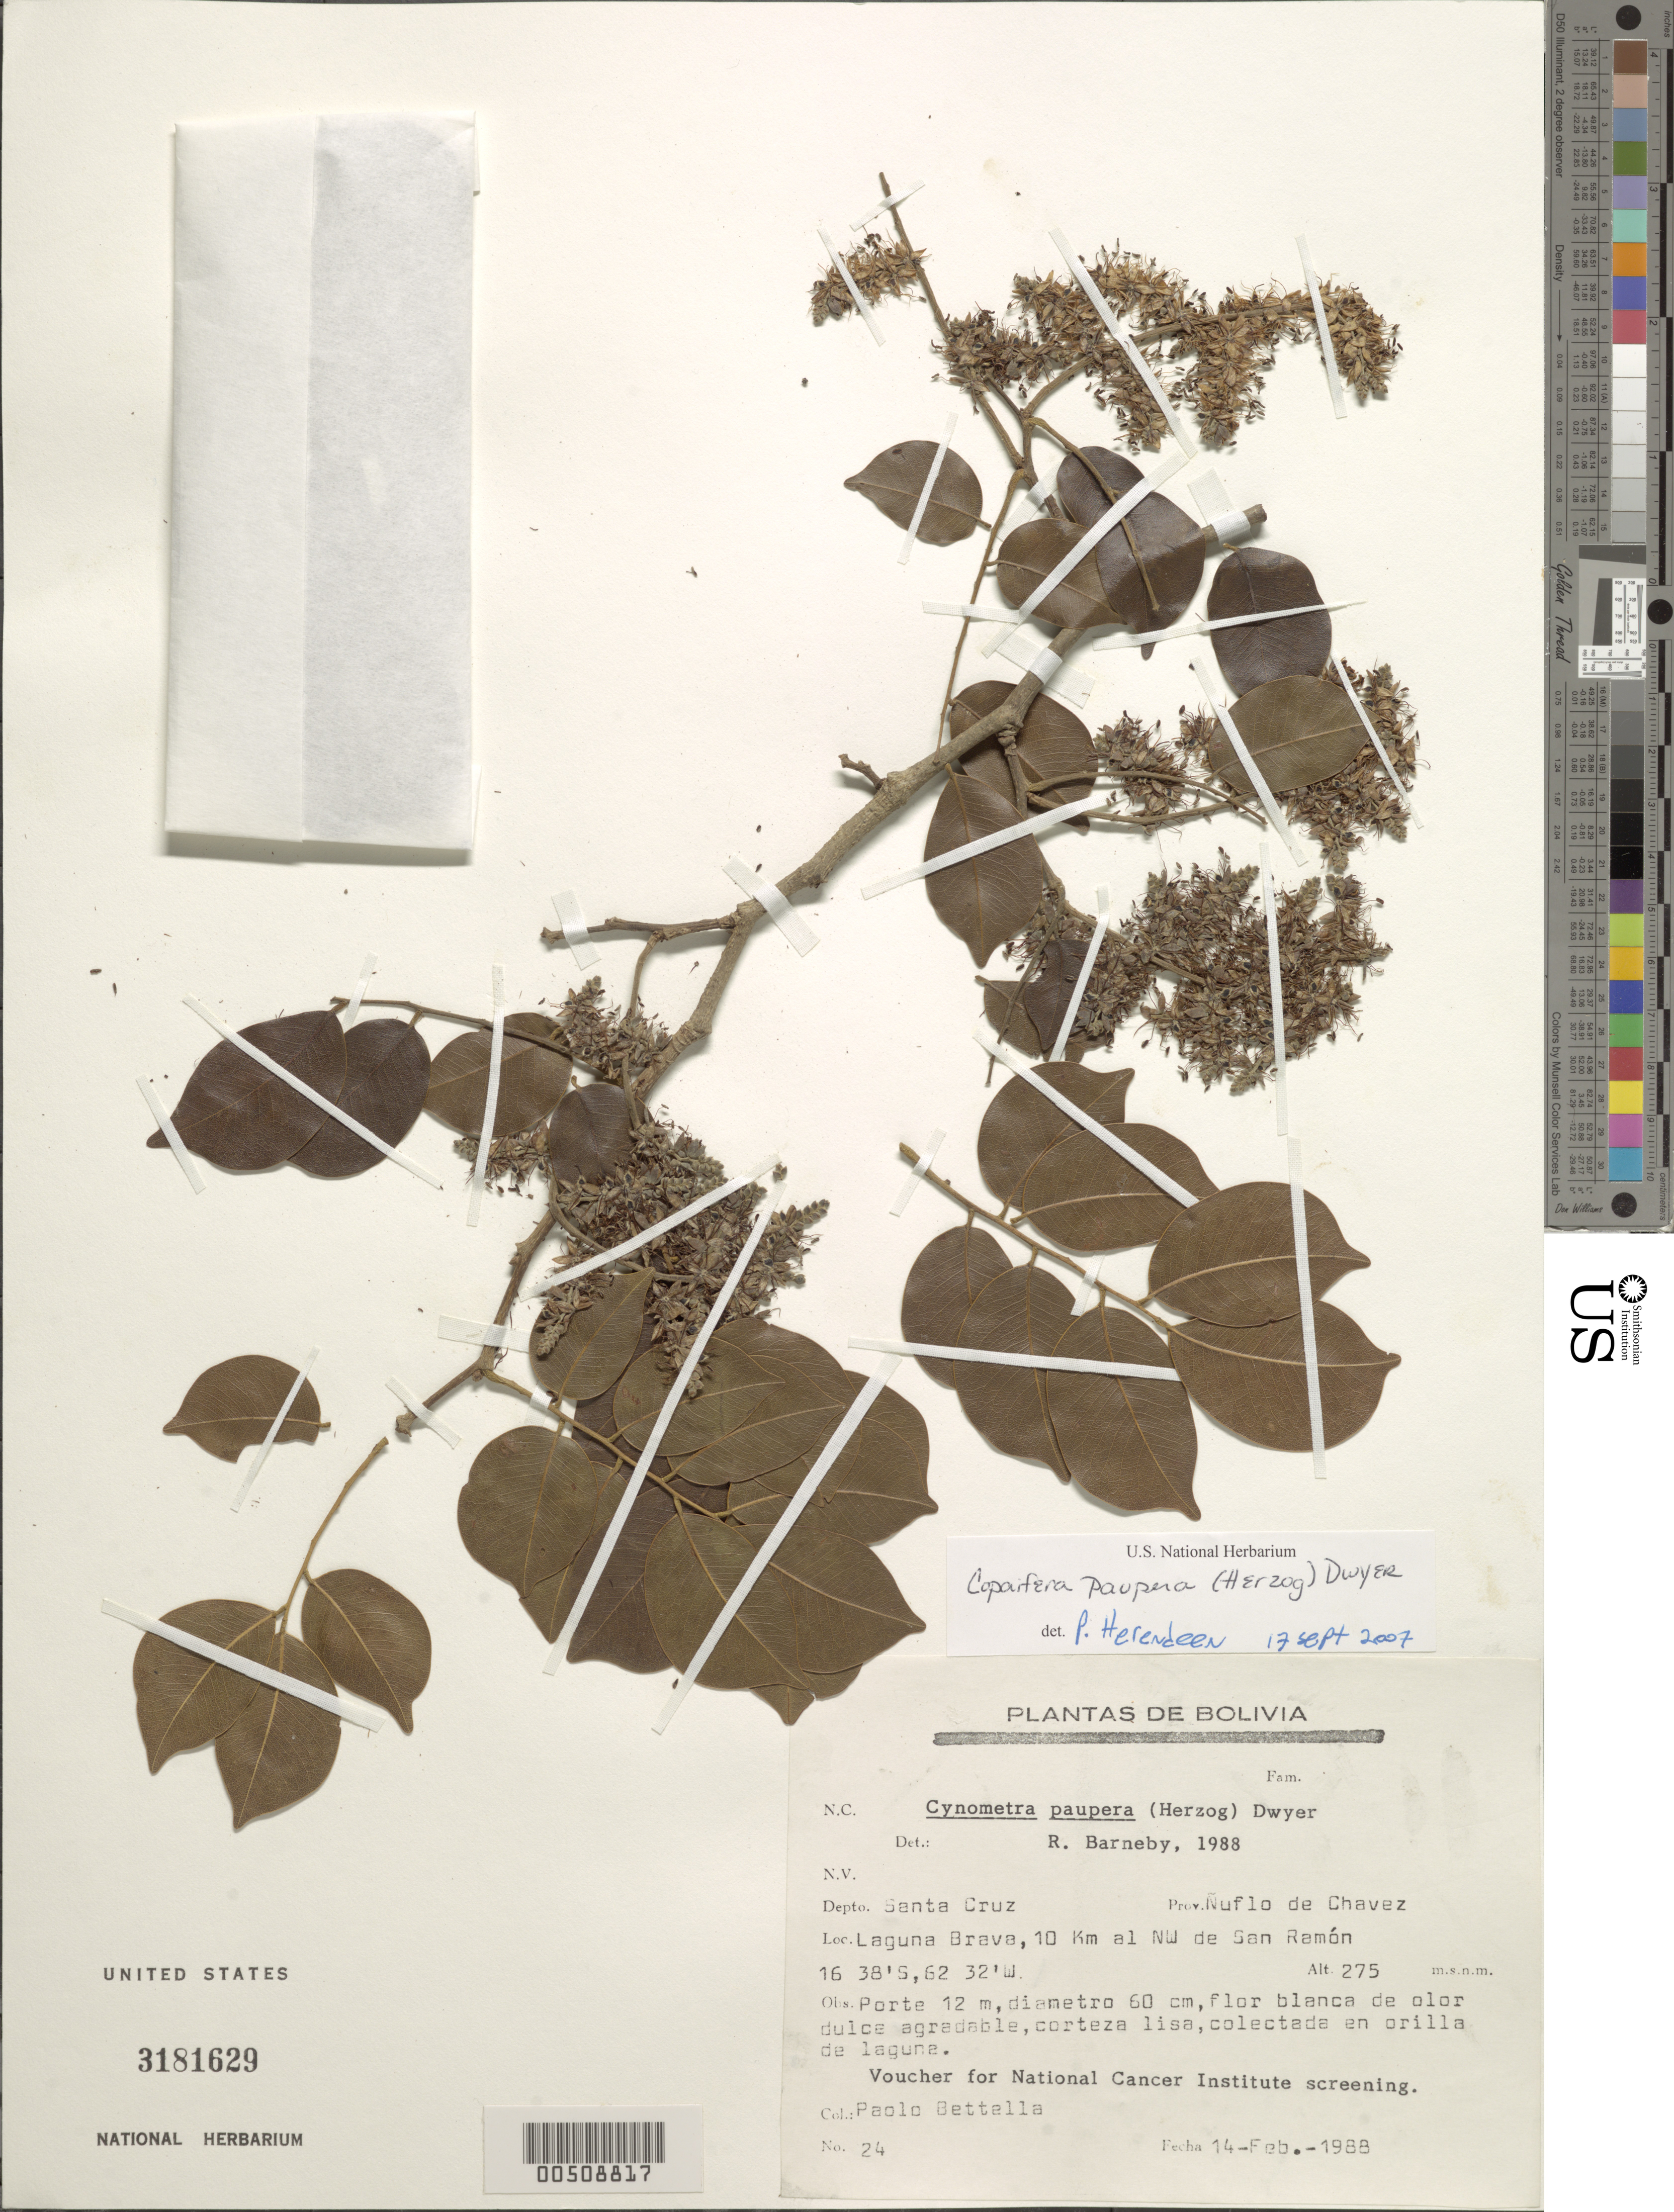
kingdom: Plantae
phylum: Tracheophyta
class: Magnoliopsida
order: Fabales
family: Fabaceae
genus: Copaifera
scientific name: Copaifera paupera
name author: Herzog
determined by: Herendeen, P. S.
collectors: P. Bettela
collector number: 24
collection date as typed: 14 Feb 1988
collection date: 1988-02-14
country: Bolivia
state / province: Santa Cruz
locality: Nuflow de Chavez, Laguna Brava, NW de San Ramon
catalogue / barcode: US 3181629